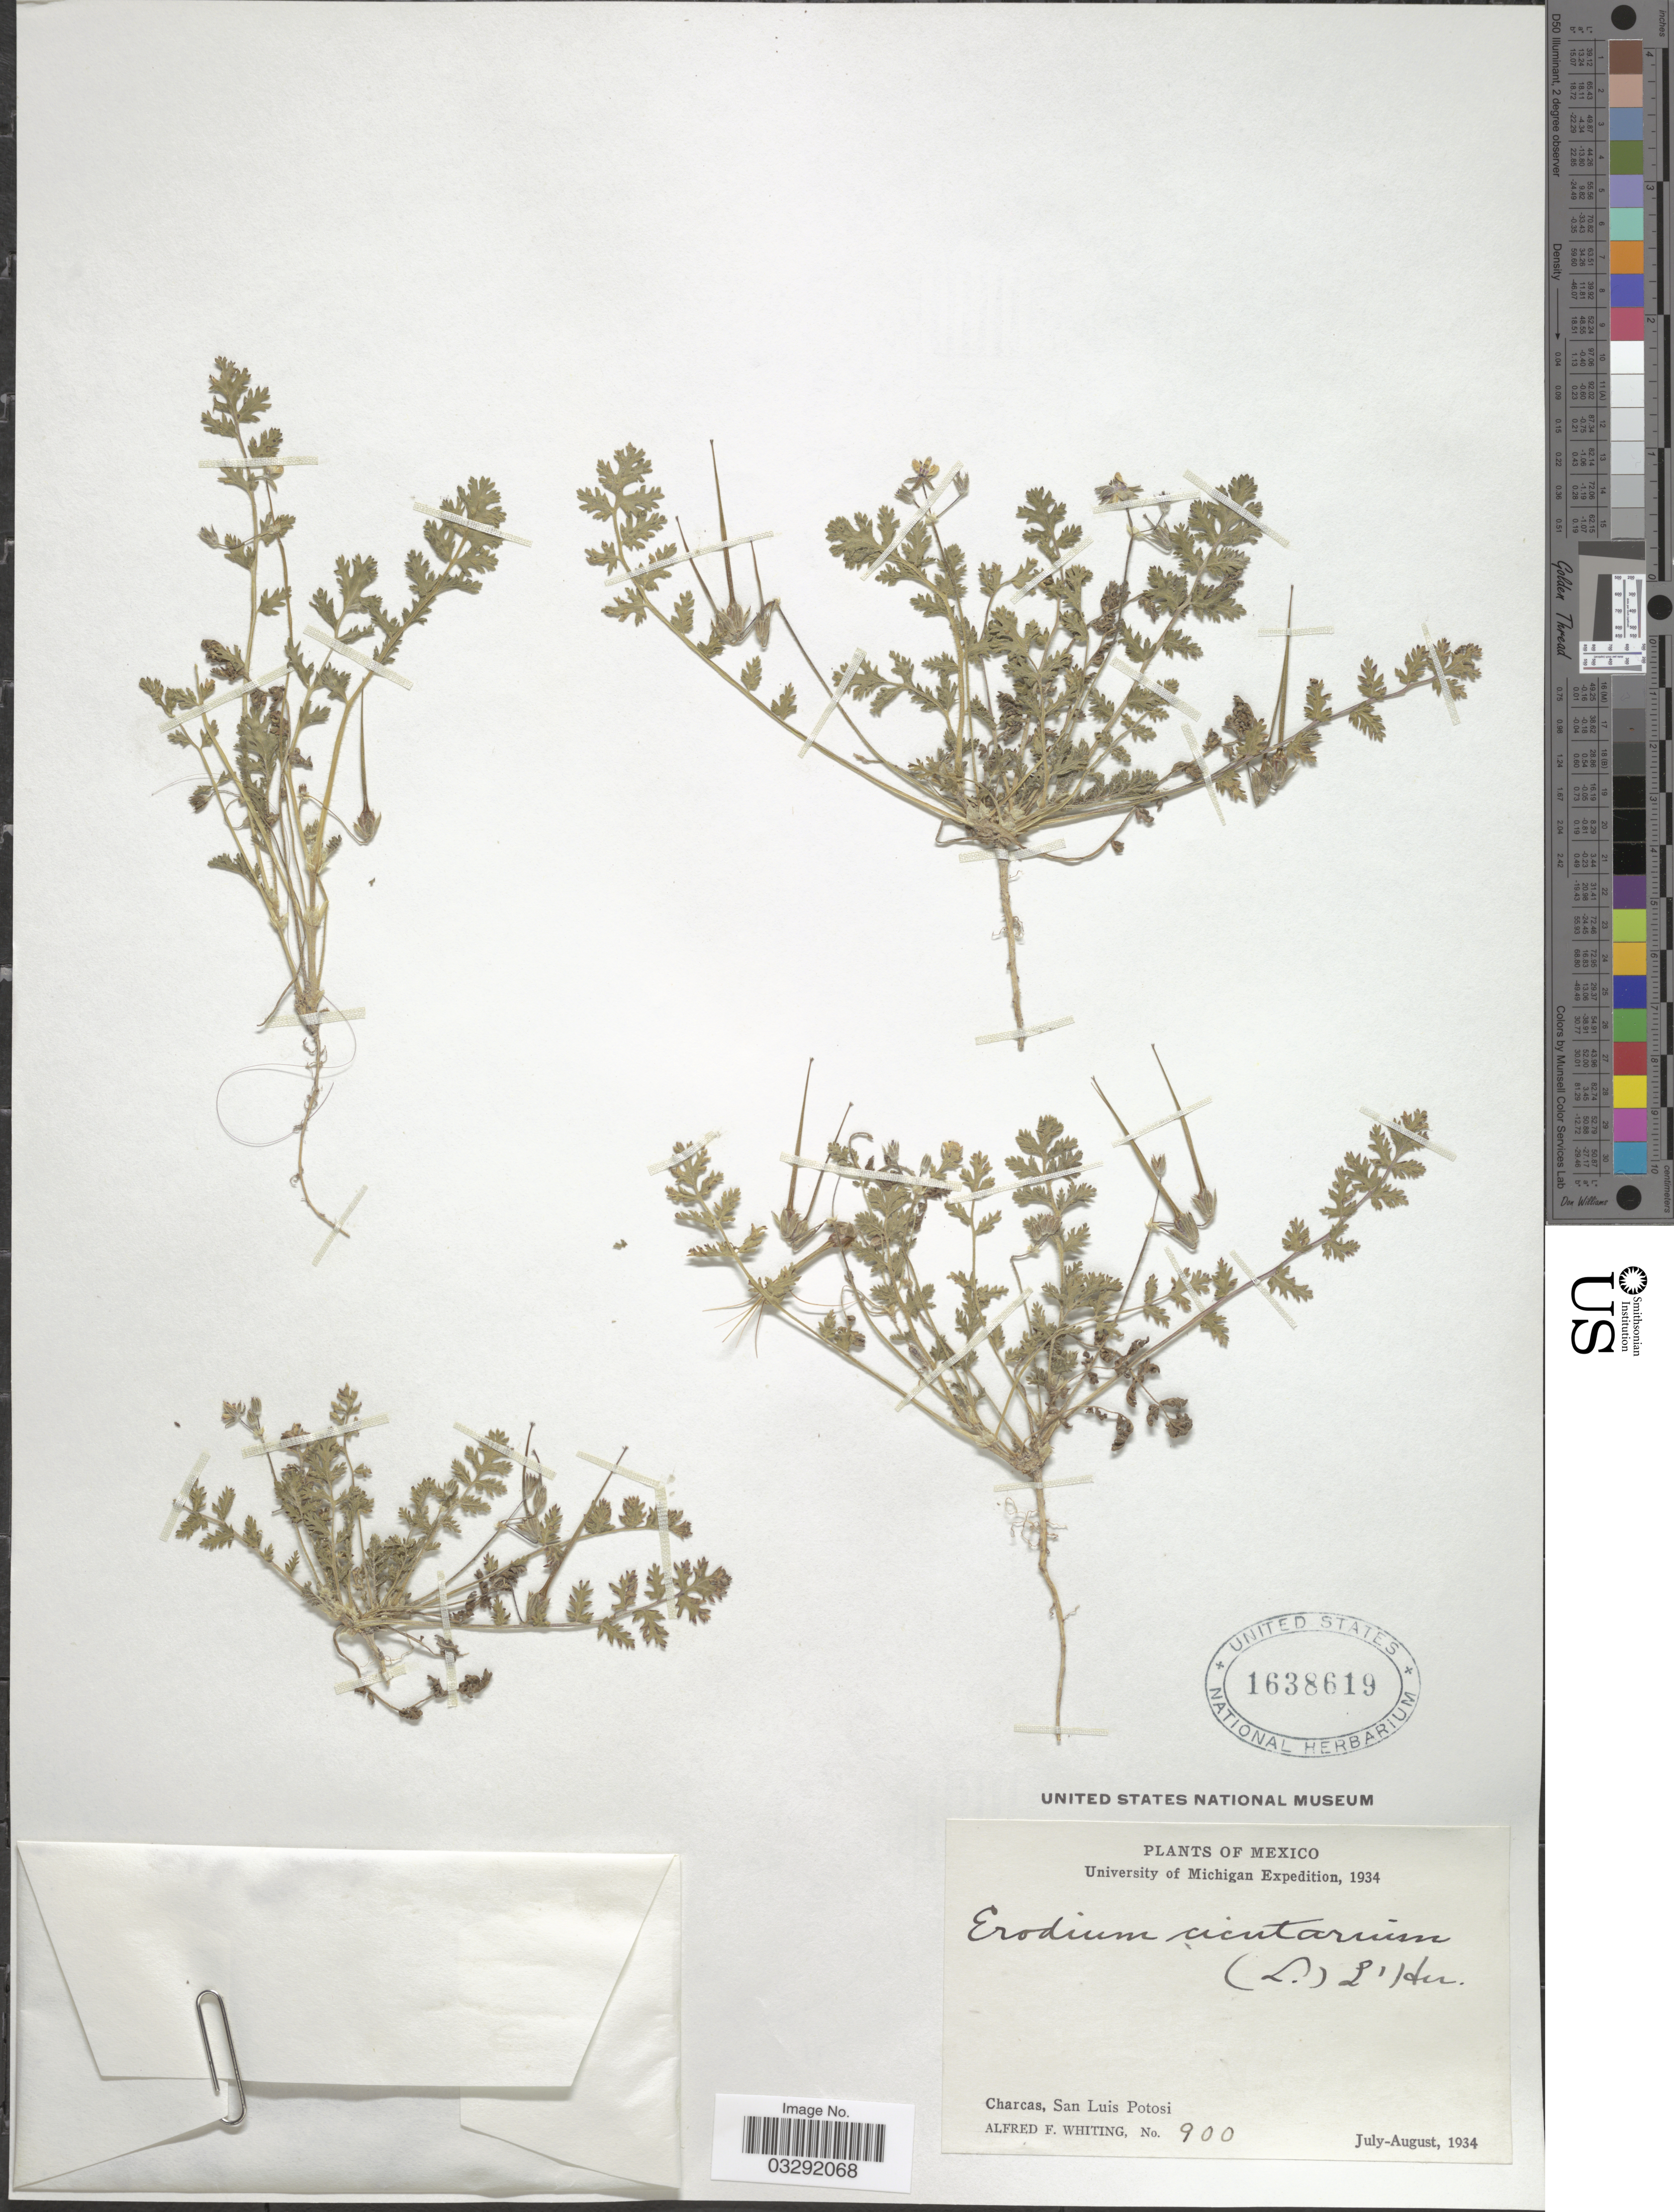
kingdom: Plantae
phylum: Tracheophyta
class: Magnoliopsida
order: Geraniales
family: Geraniaceae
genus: Erodium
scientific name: Erodium cicutarium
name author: (L.) L'Hér.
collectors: A. F. Whiting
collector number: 900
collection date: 1934-07/1934-08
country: Mexico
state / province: San Luis Potosí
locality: Charcas.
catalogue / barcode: US 1638619